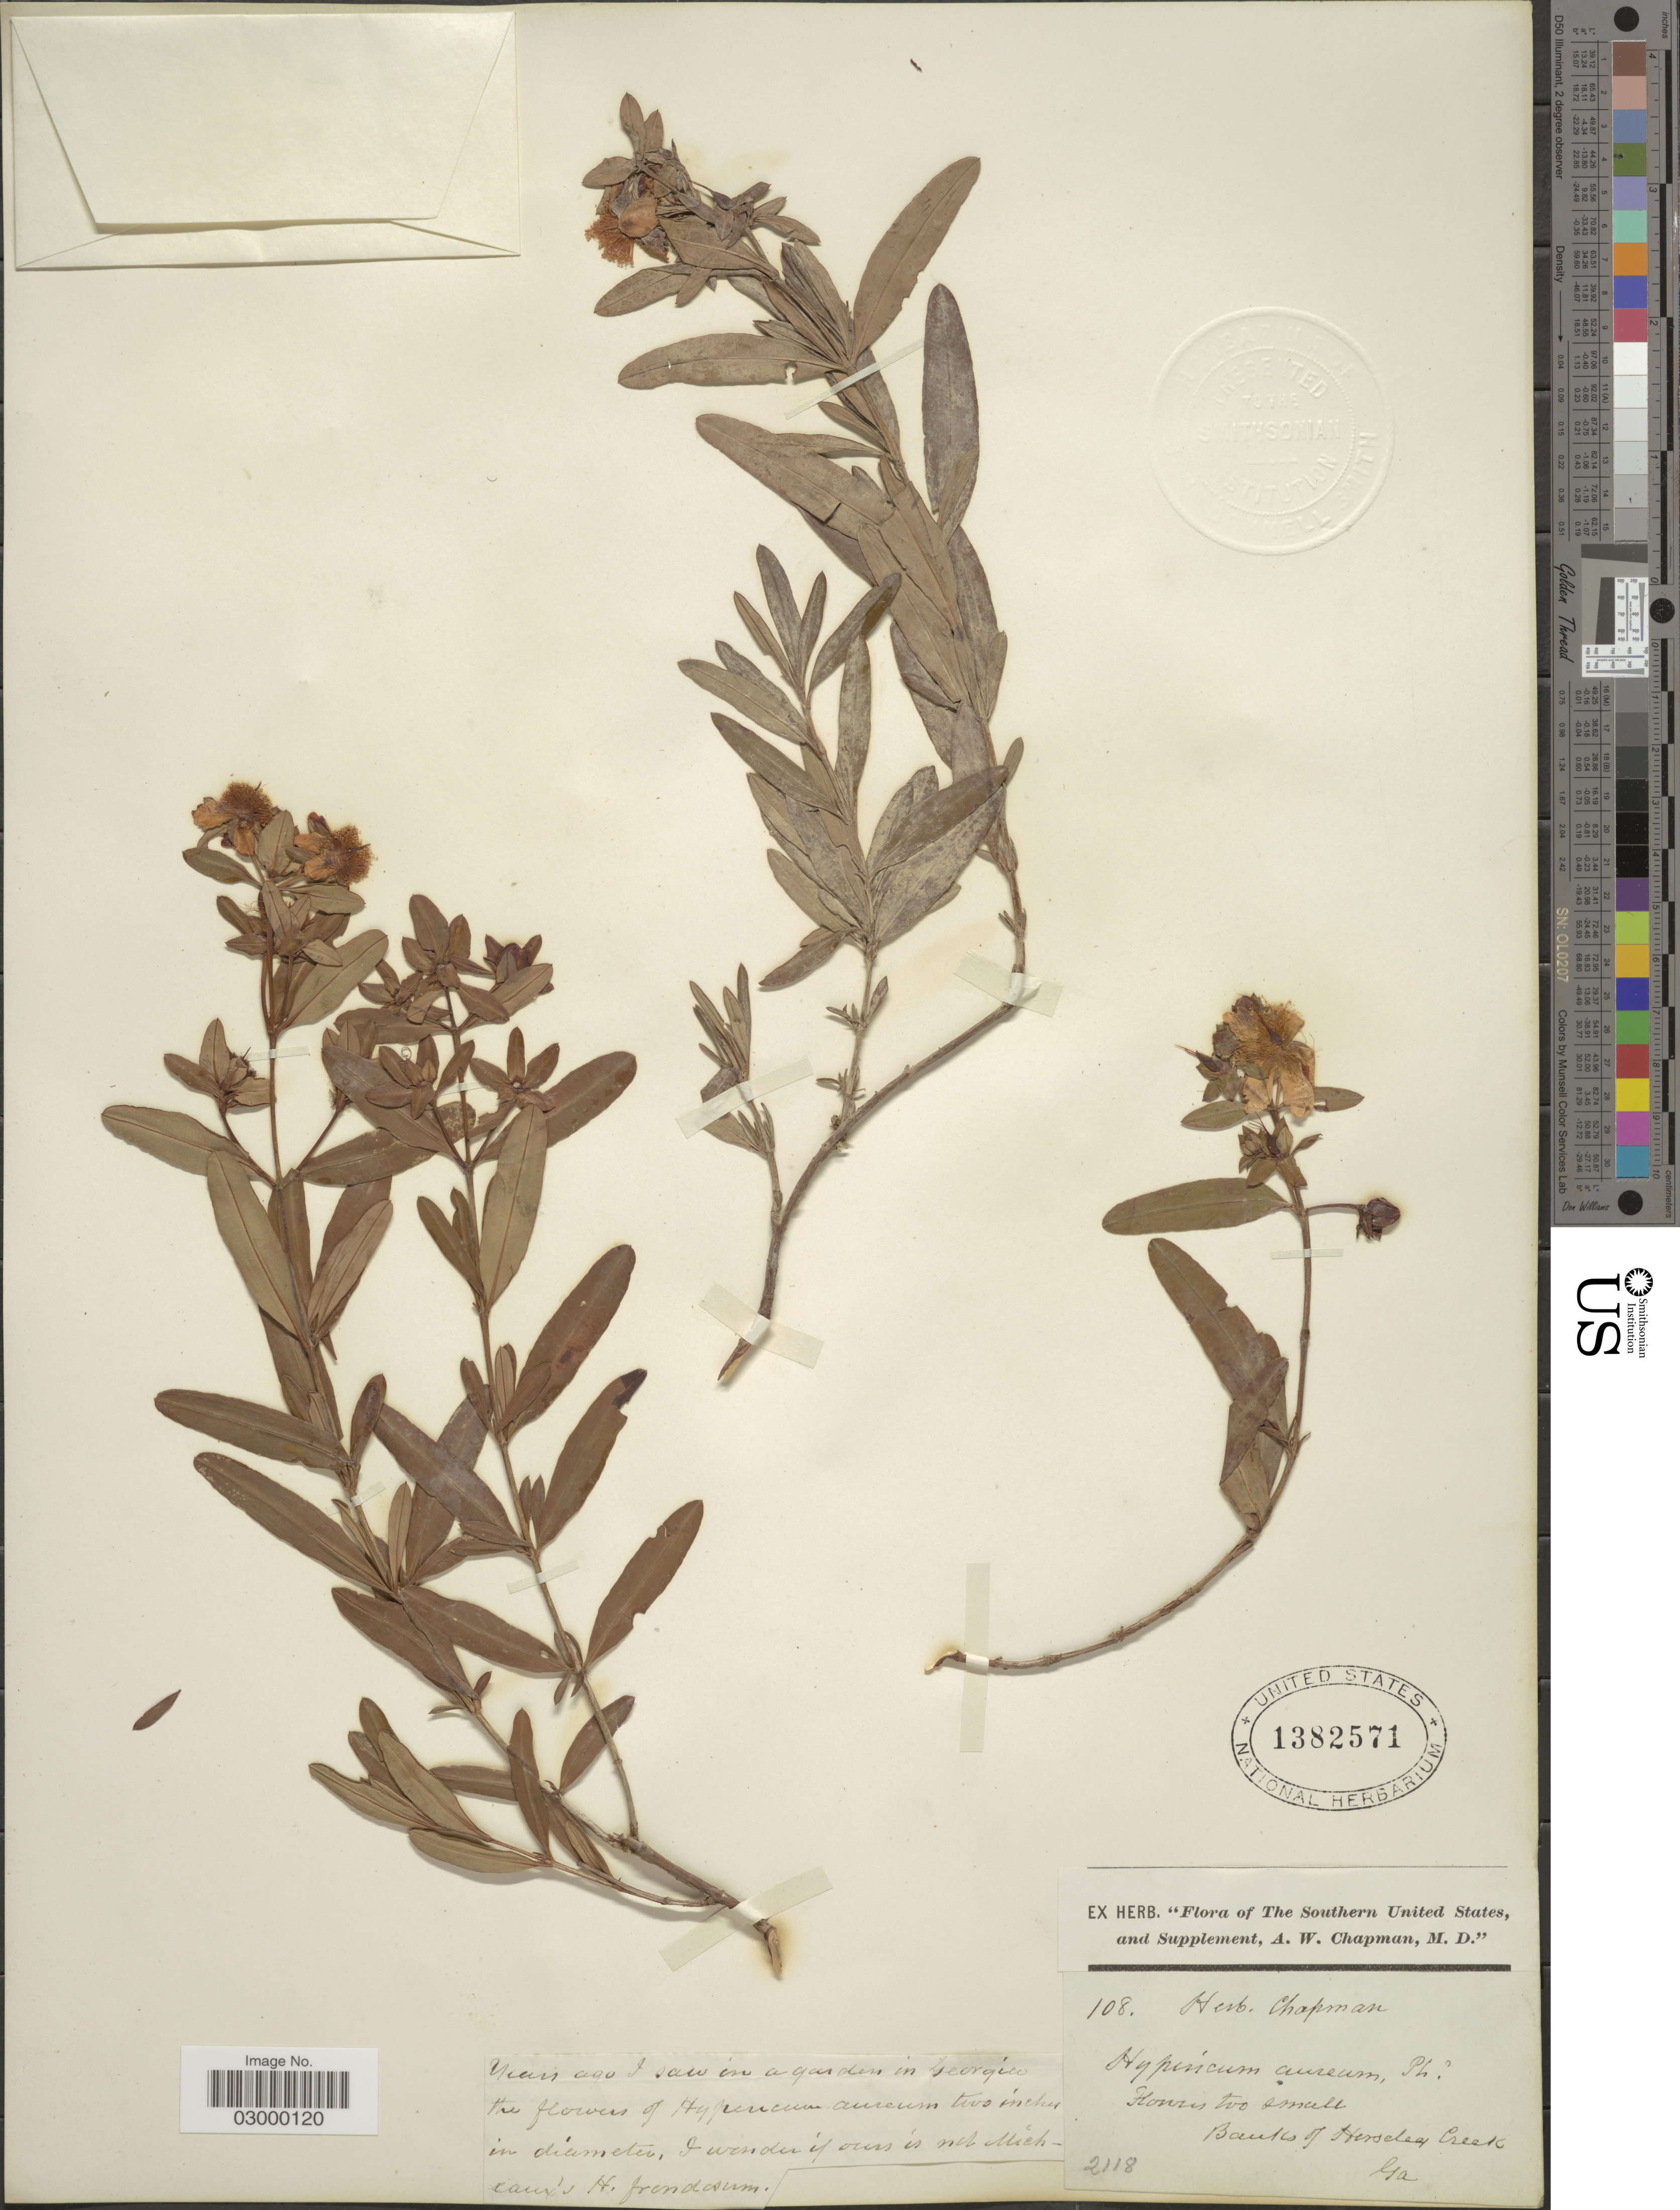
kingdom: Plantae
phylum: Tracheophyta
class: Magnoliopsida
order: Malpighiales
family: Hypericaceae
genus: Hypericum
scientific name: Hypericum aureum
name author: Lour.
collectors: ex herb. Chapman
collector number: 2118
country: United States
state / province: Georgia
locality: Banks of Herodea Creek.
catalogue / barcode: US 1382571